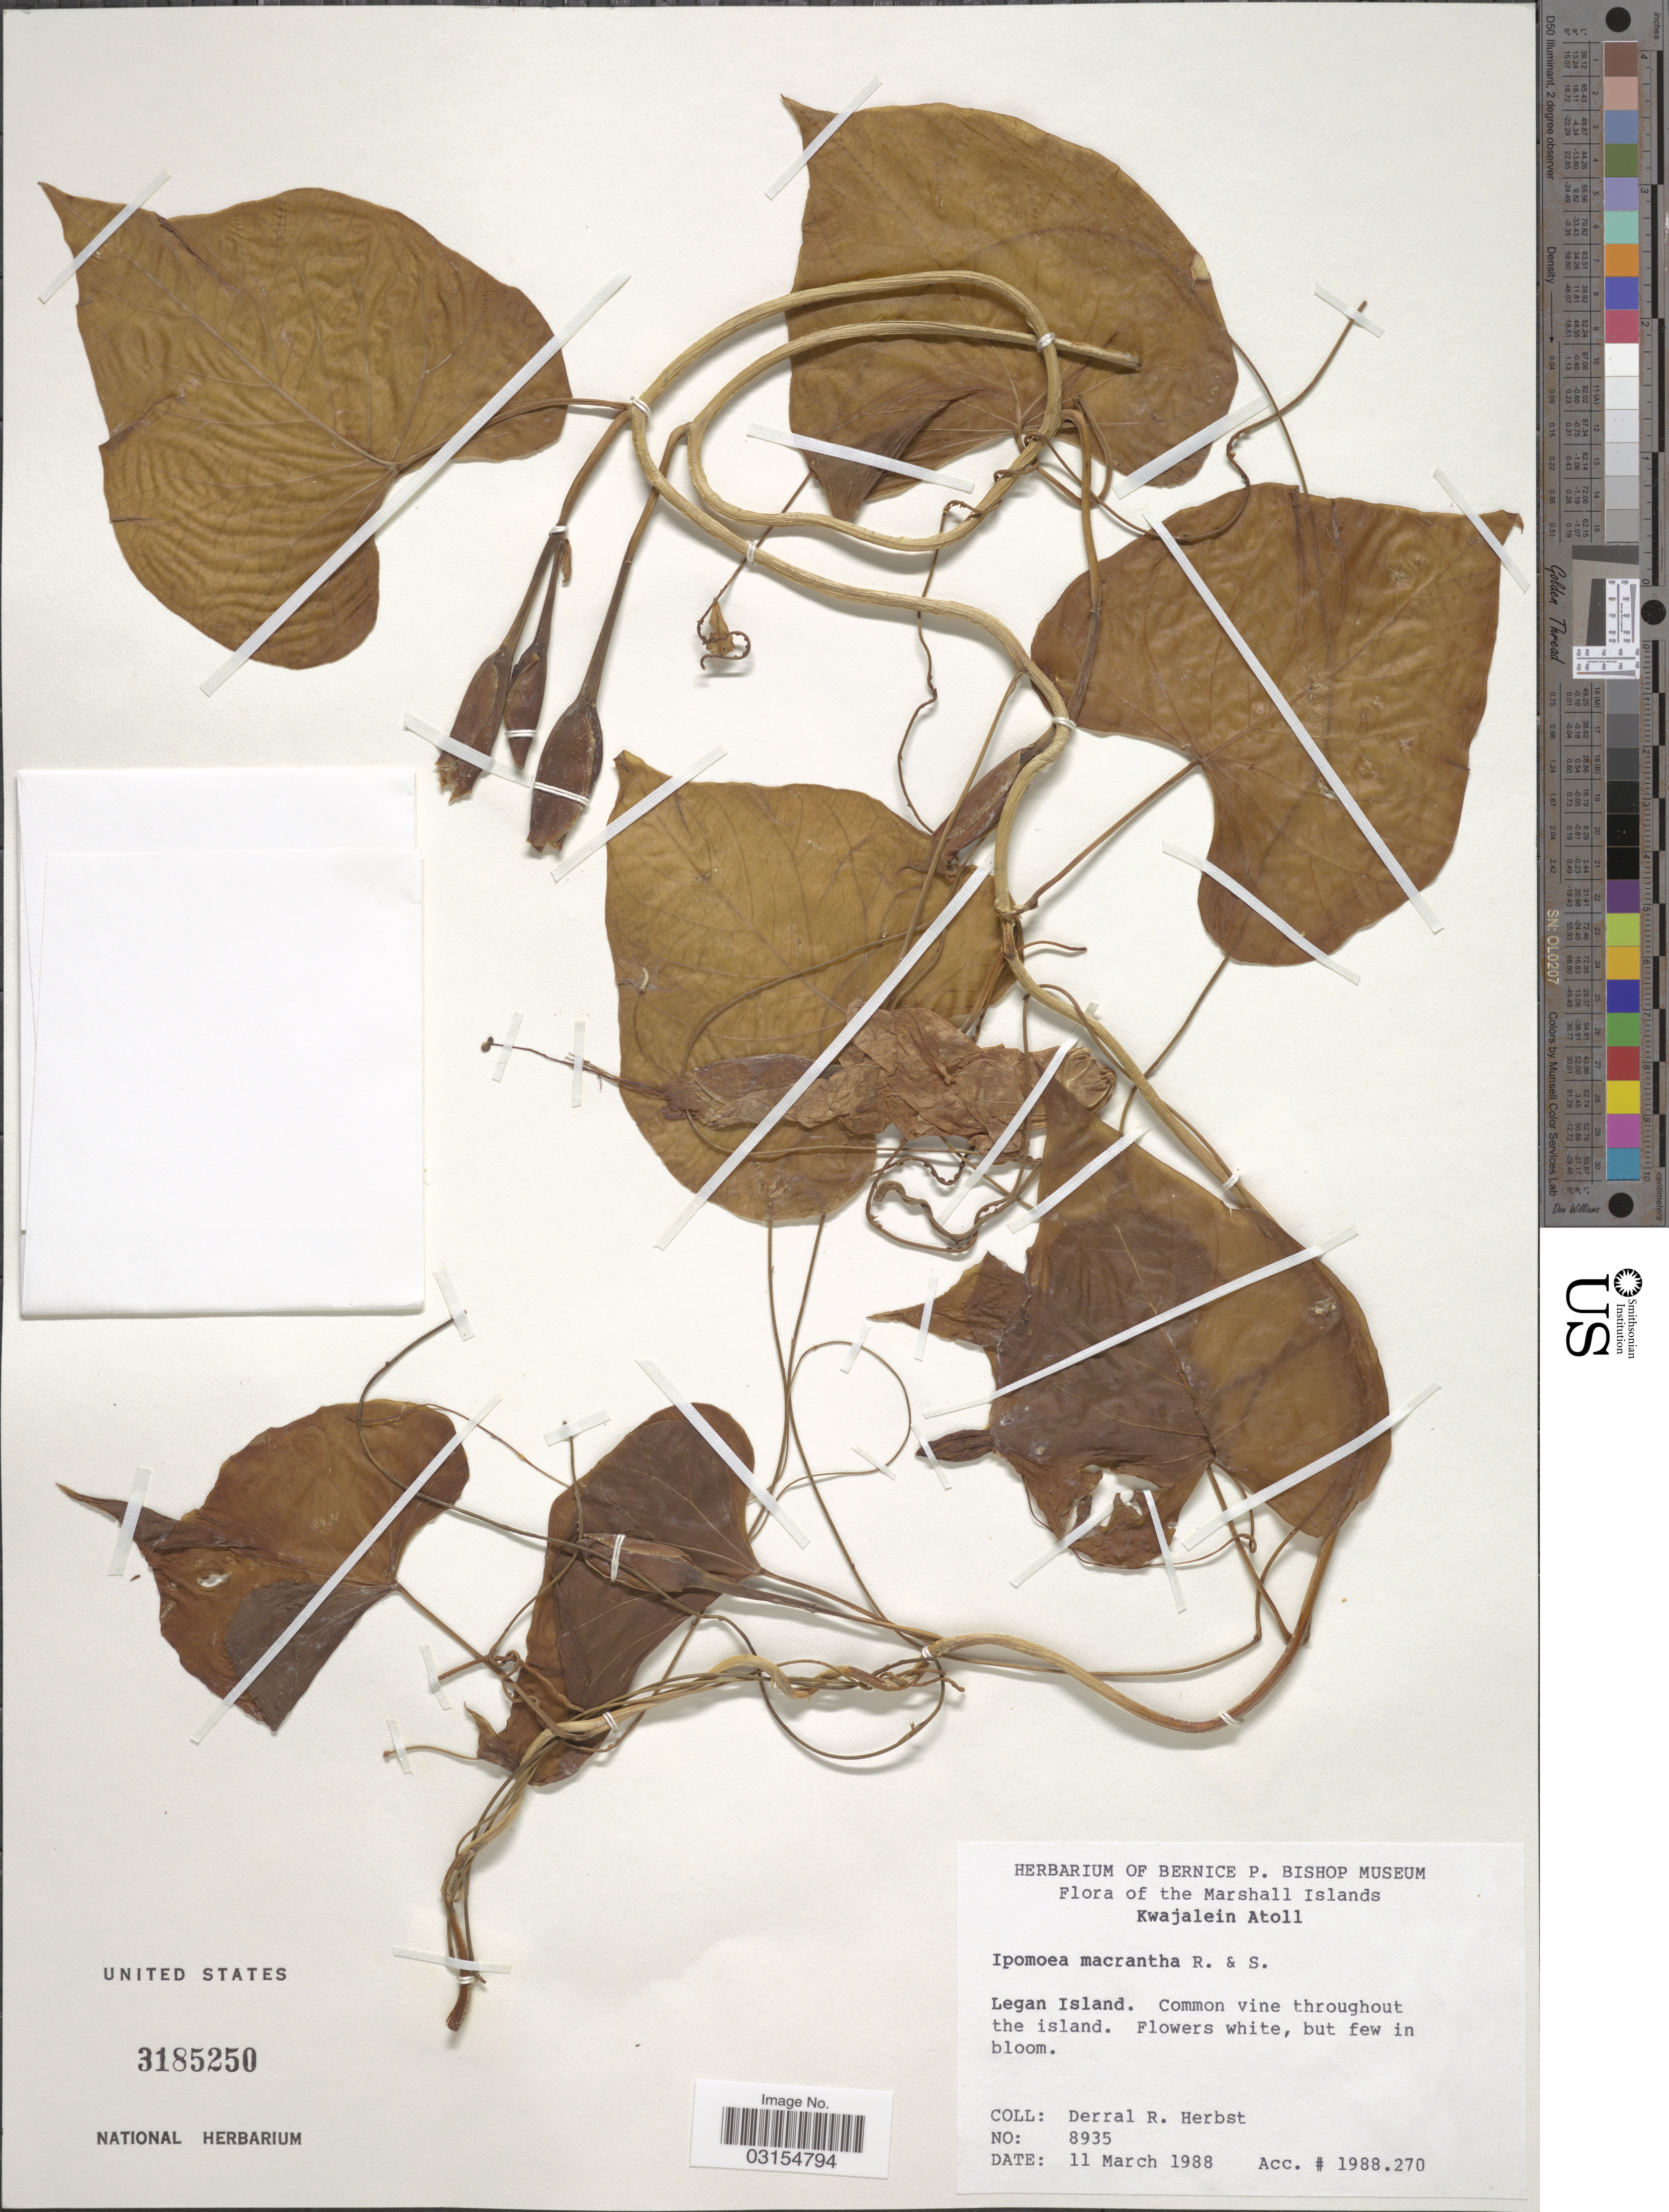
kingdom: Plantae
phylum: Tracheophyta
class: Magnoliopsida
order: Solanales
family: Convolvulaceae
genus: Ipomoea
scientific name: Ipomoea violacea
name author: L.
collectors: D. R. Herbst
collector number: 8935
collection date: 1988-03-11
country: Marshall Islands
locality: Kwajalein Atoll, Legan Island.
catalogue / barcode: US 3185250